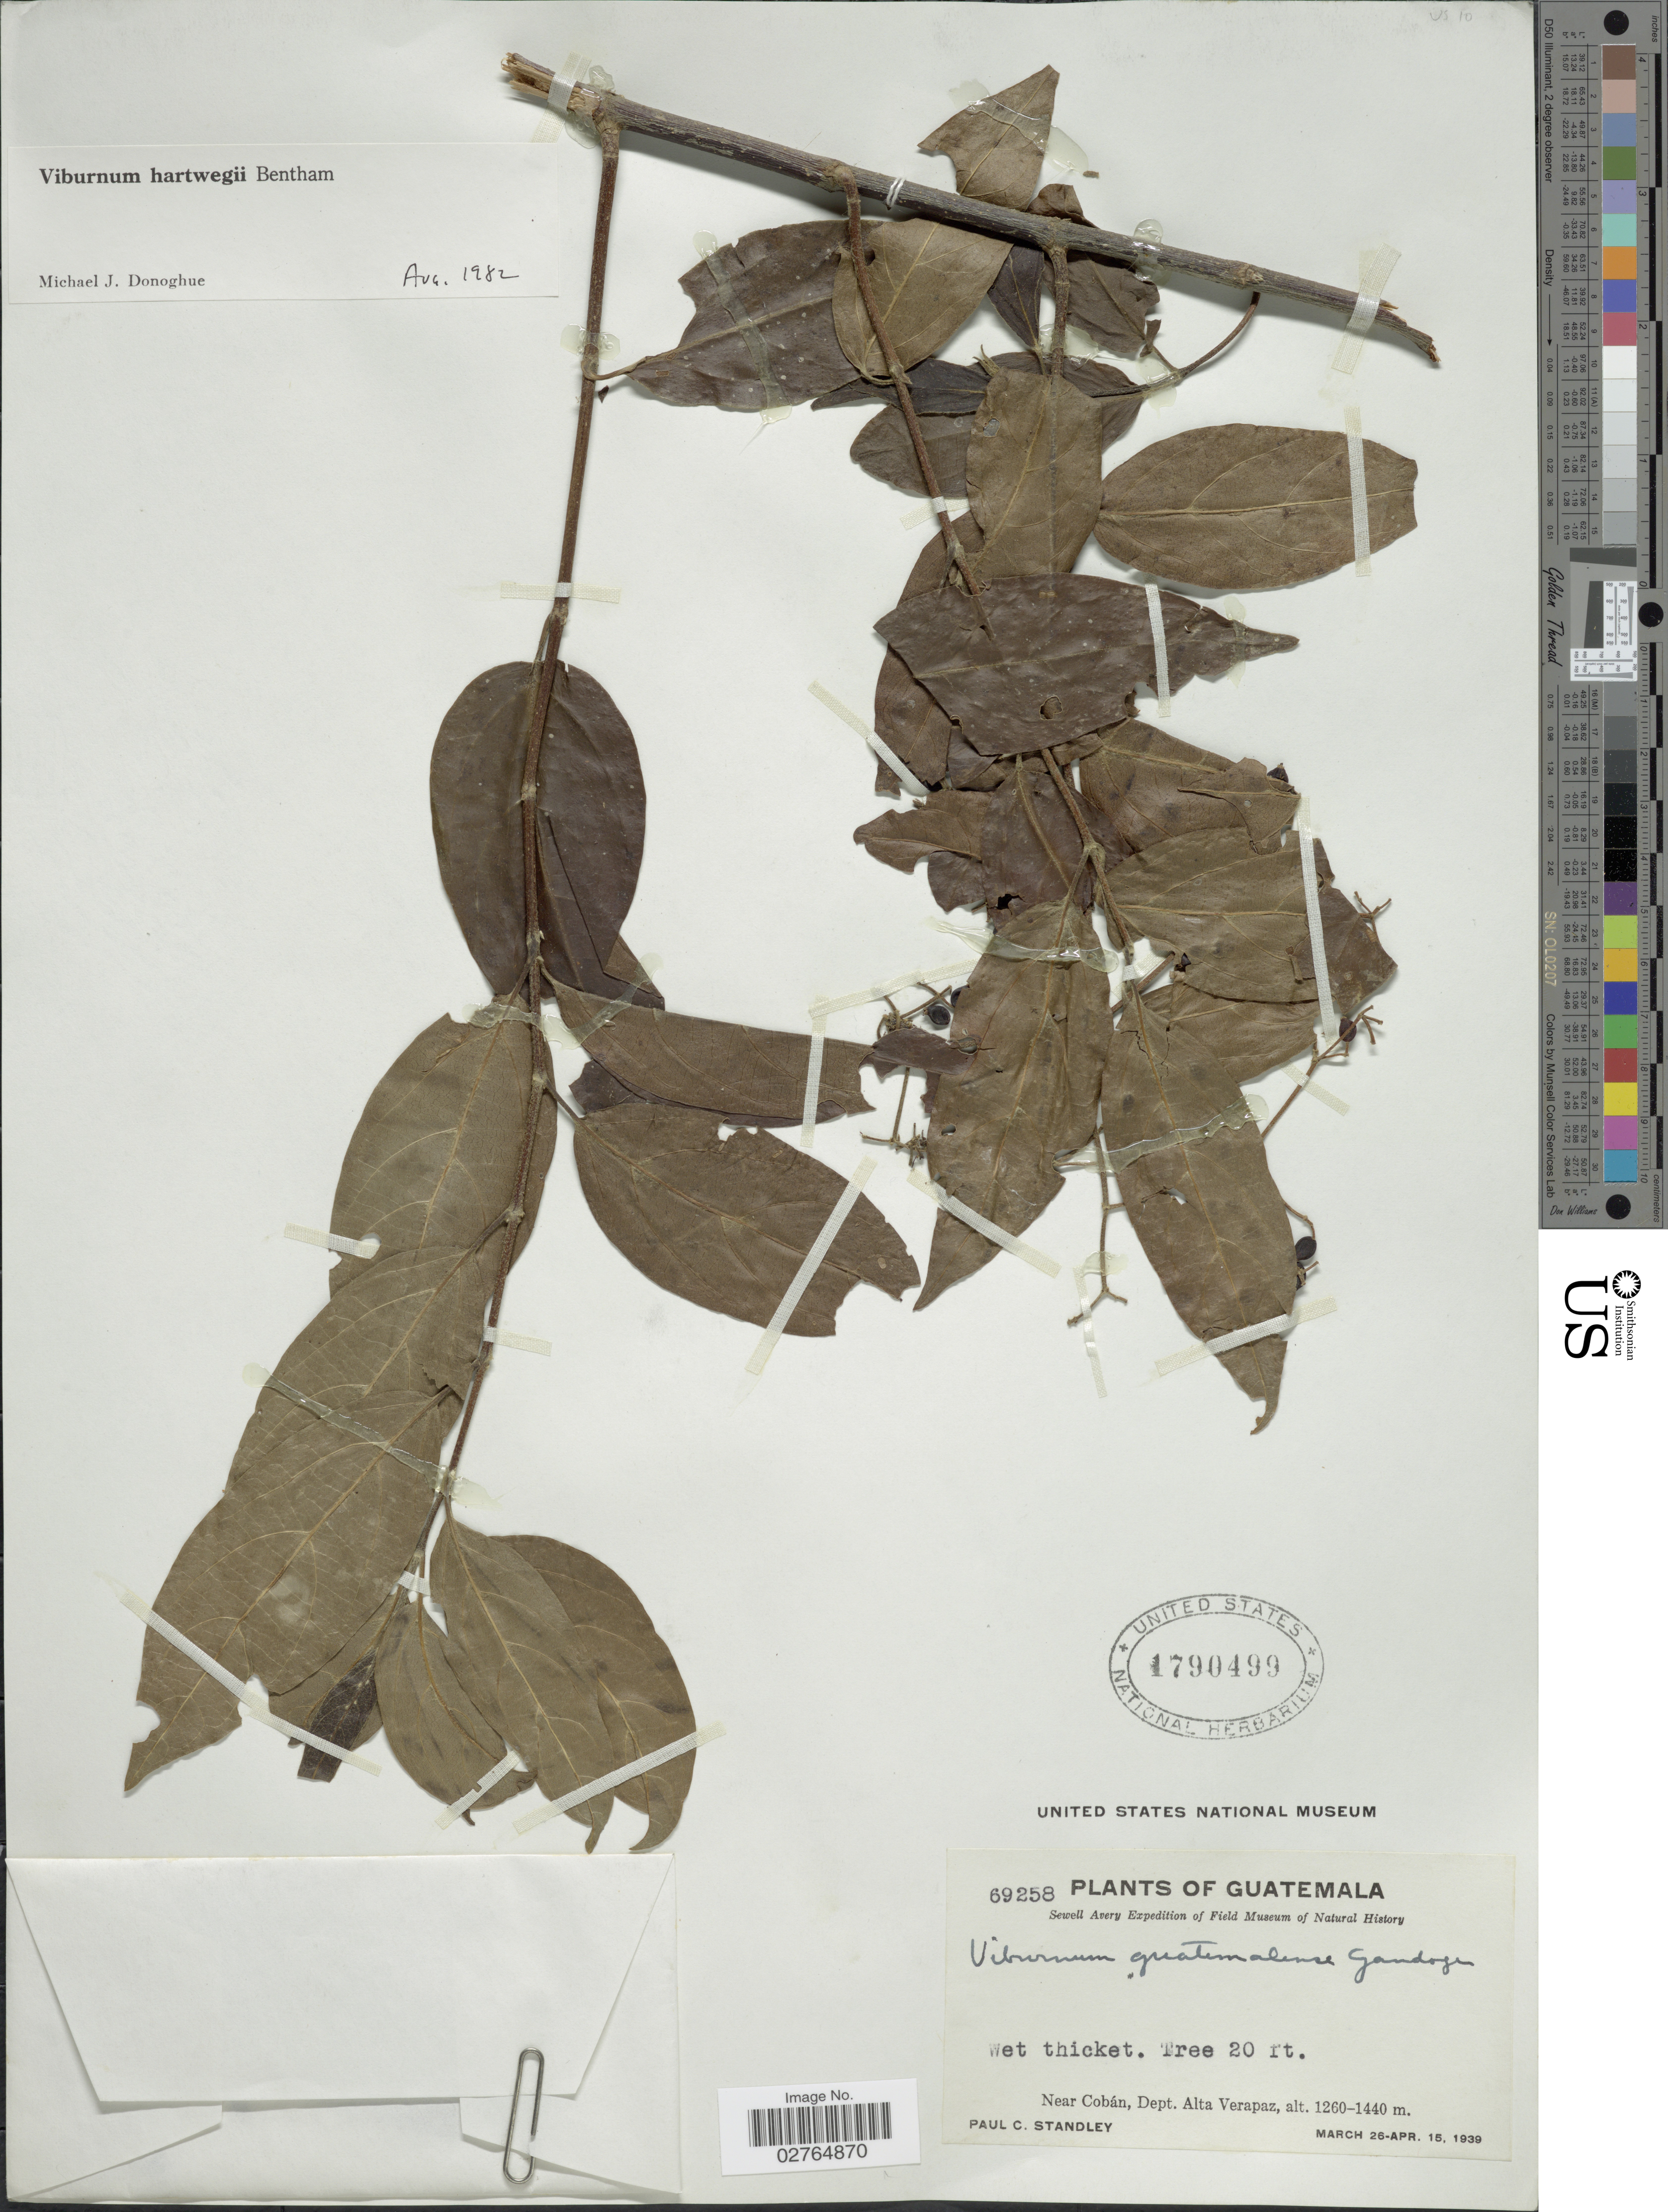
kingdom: Plantae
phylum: Tracheophyta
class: Magnoliopsida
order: Dipsacales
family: Viburnaceae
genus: Viburnum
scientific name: Viburnum hartwegii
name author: Benth.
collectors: P. C. Standley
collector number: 69258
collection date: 1939-03-26/1939-04-15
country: Guatemala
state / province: Alta Verapaz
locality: Near Cobán, Dept. Alta Verapaz.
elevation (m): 1260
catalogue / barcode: US 1790499